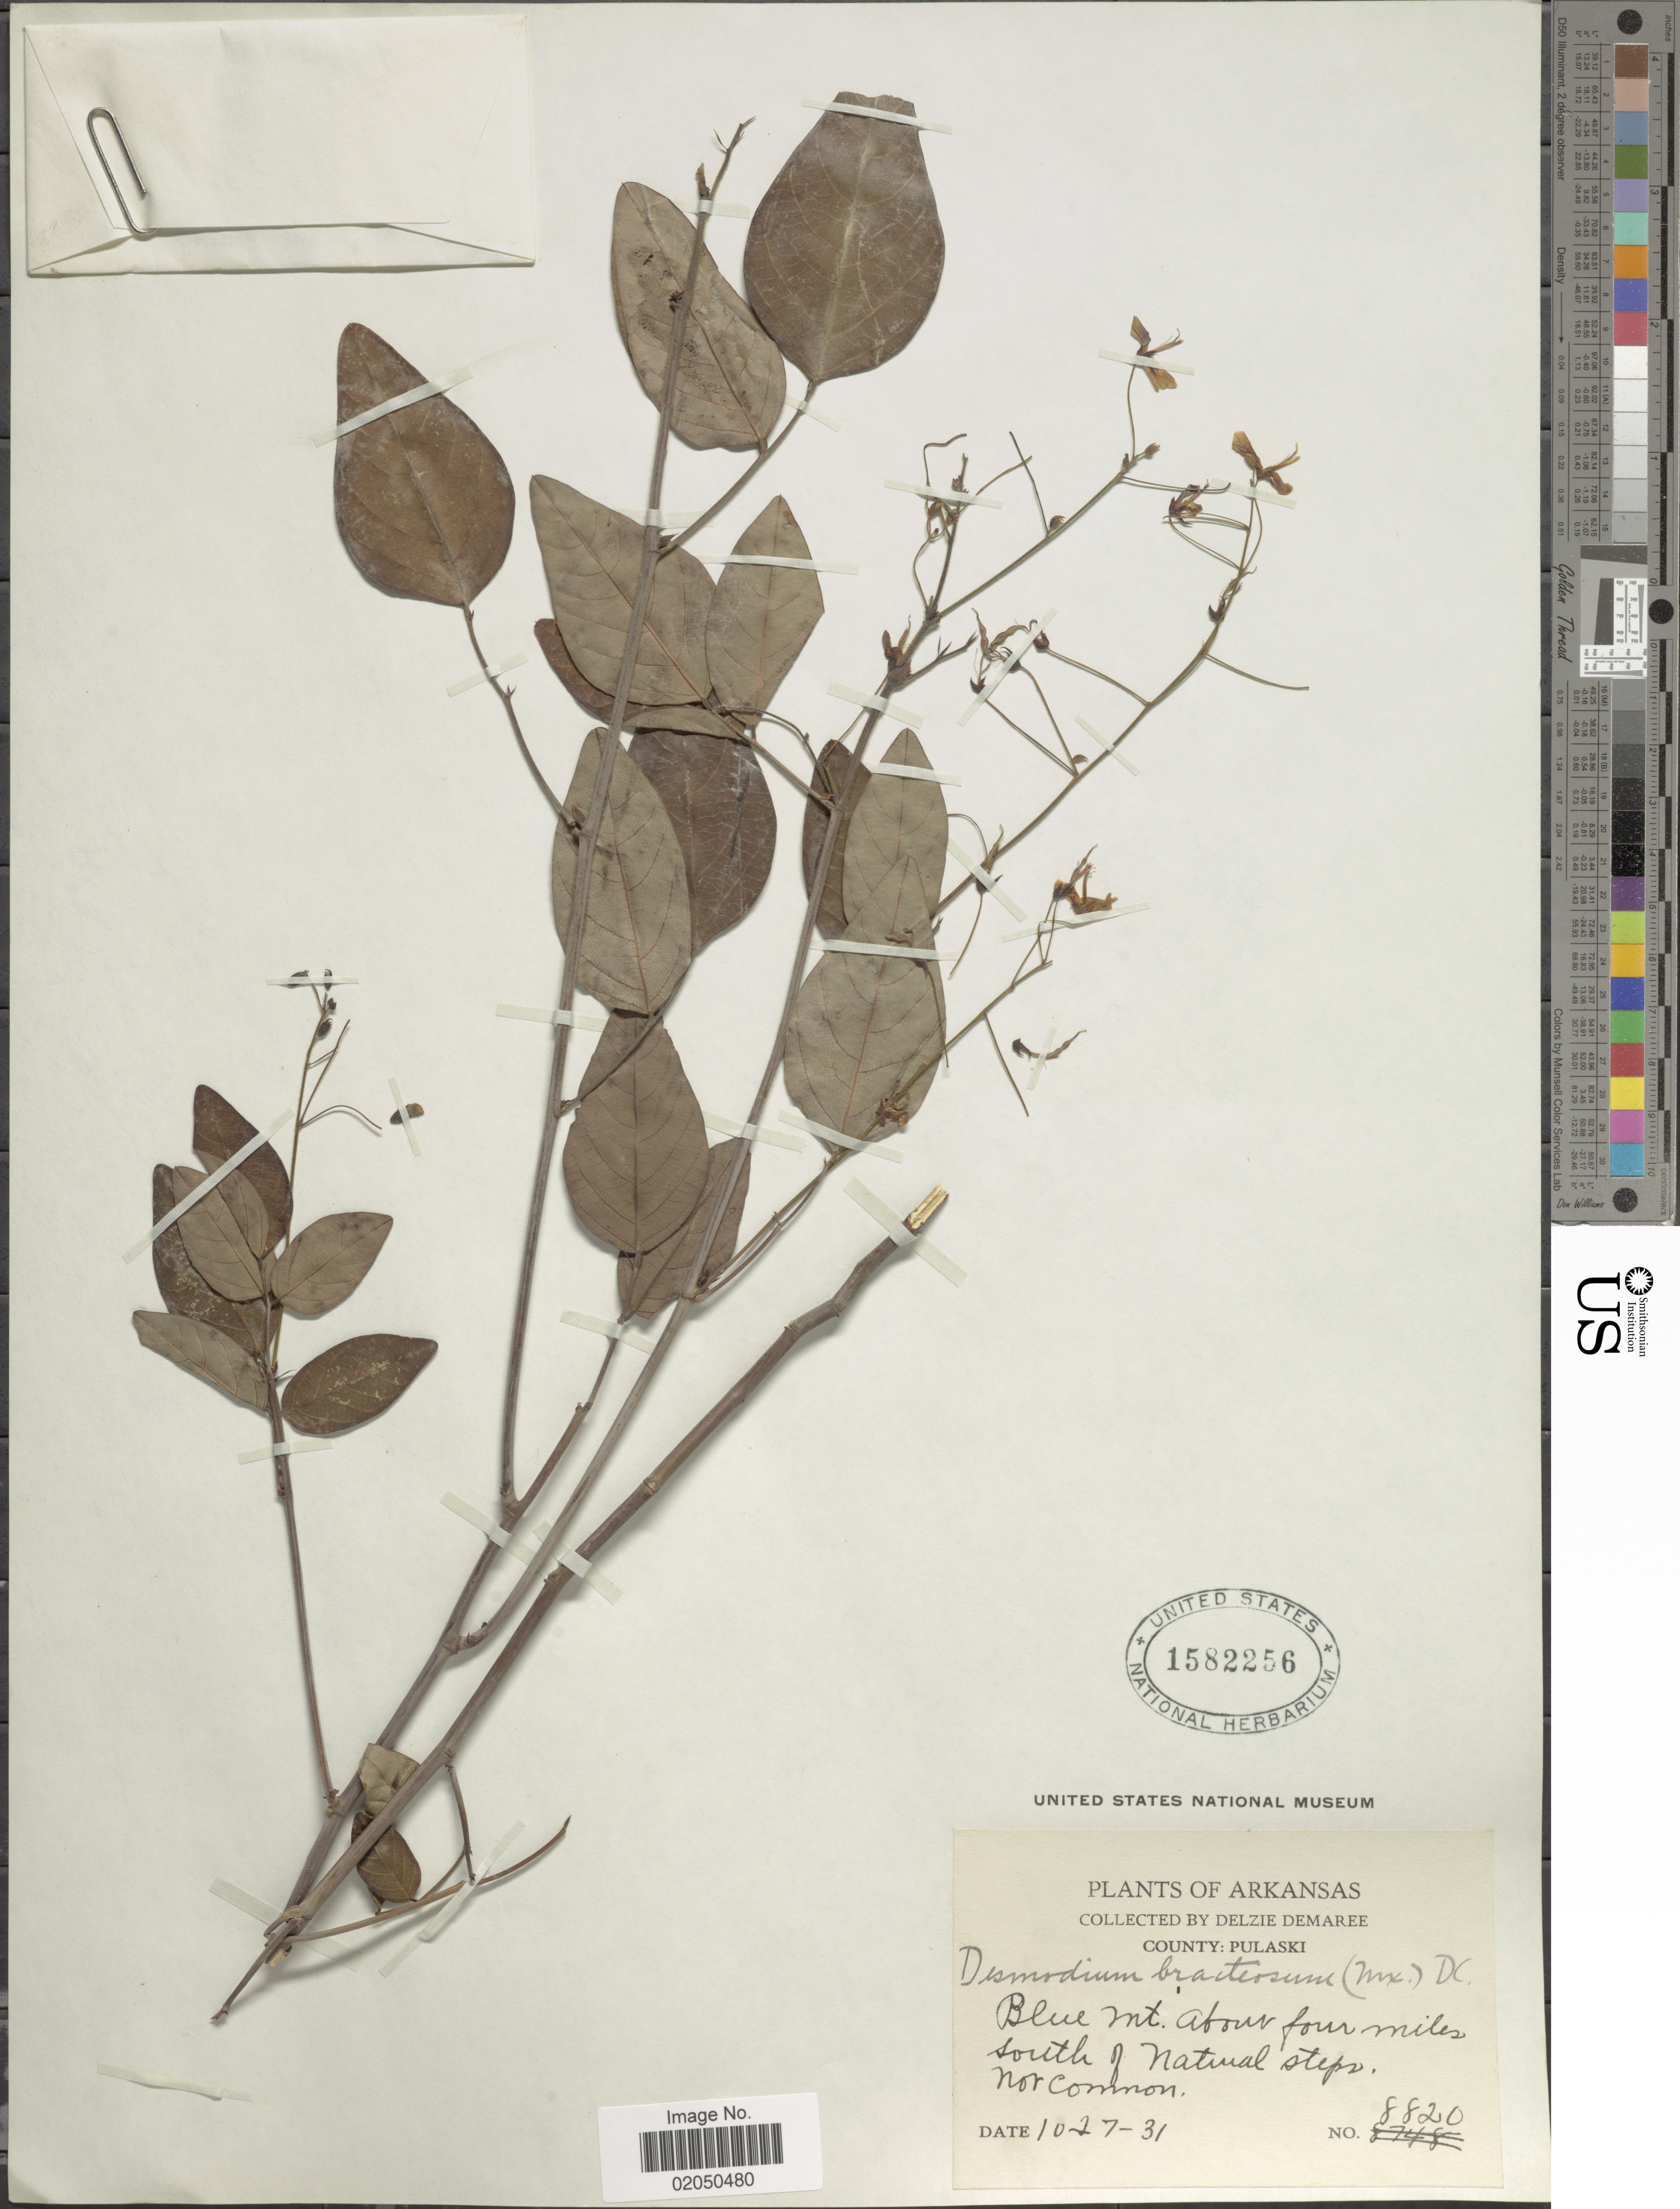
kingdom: Plantae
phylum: Tracheophyta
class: Magnoliopsida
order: Fabales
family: Fabaceae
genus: Desmodium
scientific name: Desmodium cuspidatum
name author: (Muhl. ex Willd.) Loudon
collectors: D. Demaree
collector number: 8820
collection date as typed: Transcribed d/m/y: 27/10/31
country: United States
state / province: Arkansas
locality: County: Pulaski, Blue Mt. about four miles south of Natural Steps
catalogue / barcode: US 1582256